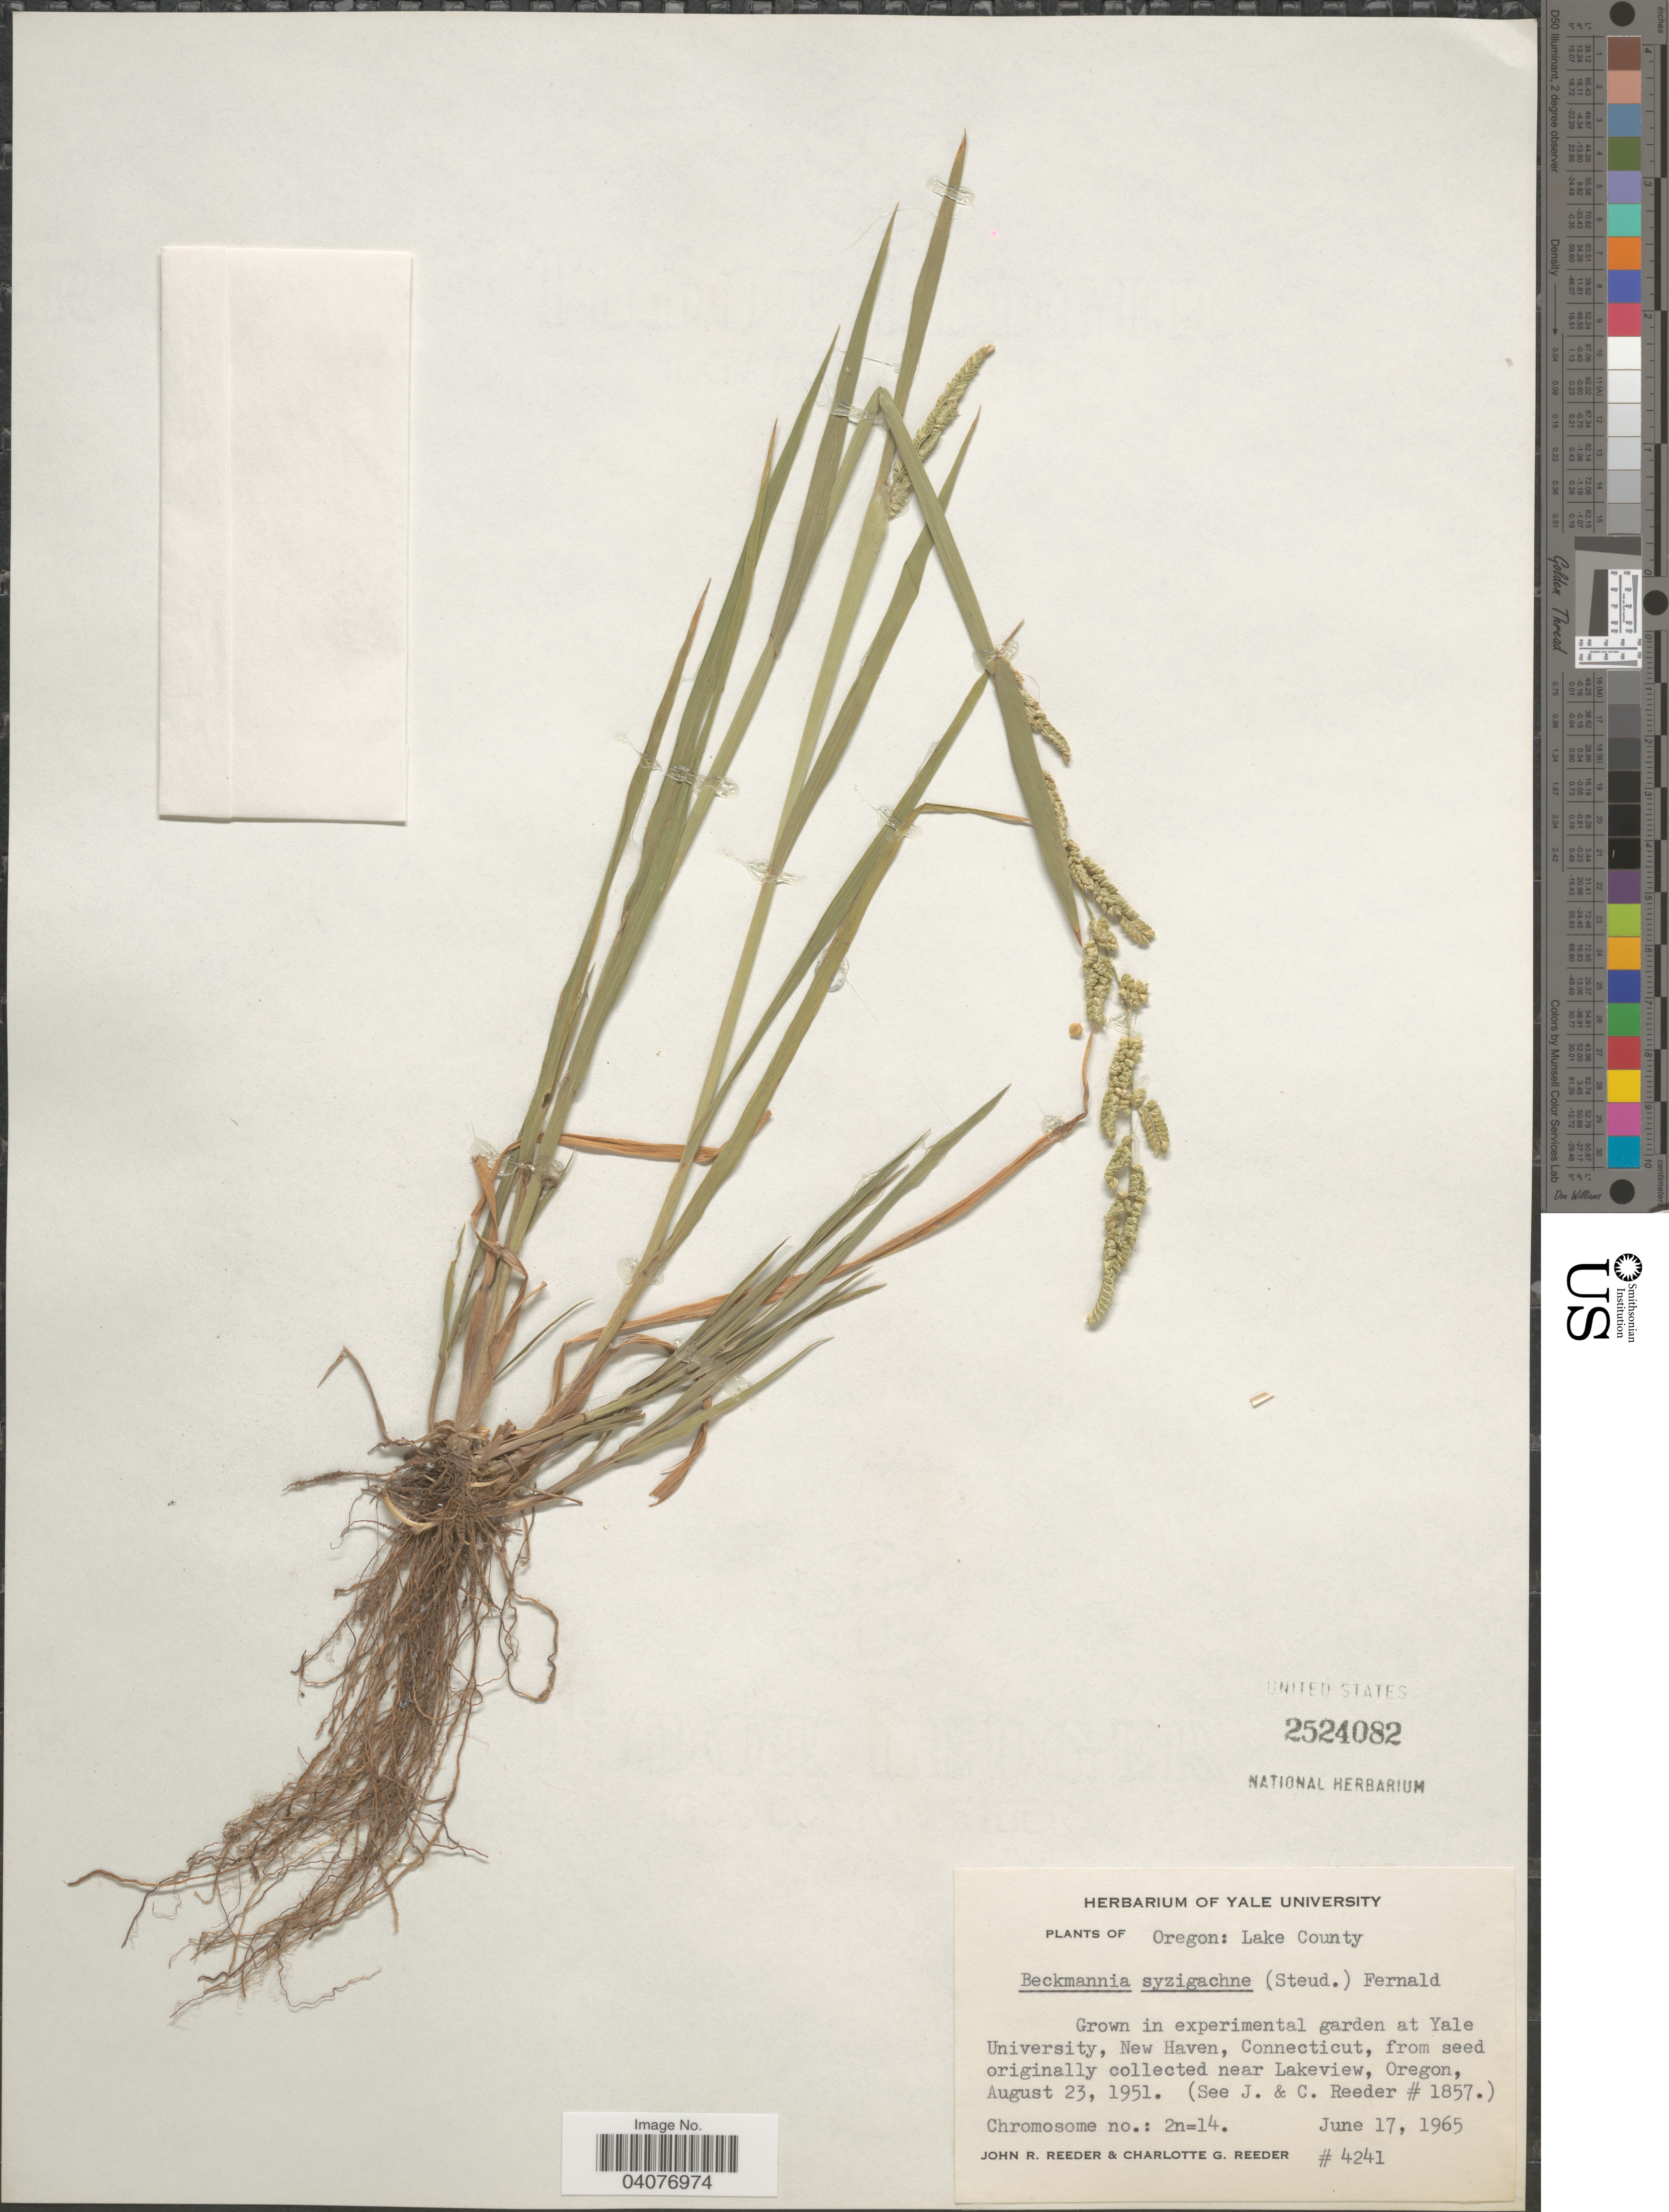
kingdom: Plantae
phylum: Tracheophyta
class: Liliopsida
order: Poales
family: Poaceae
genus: Beckmannia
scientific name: Beckmannia syzigachne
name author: (Steud.) Fernald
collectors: J. R. Reeder & C. G. Reeder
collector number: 4241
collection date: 1965-06-17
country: United States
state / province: Connecticut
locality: Lake County. Grown in experimental garden at Yale University, New Haven.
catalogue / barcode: US 2524082